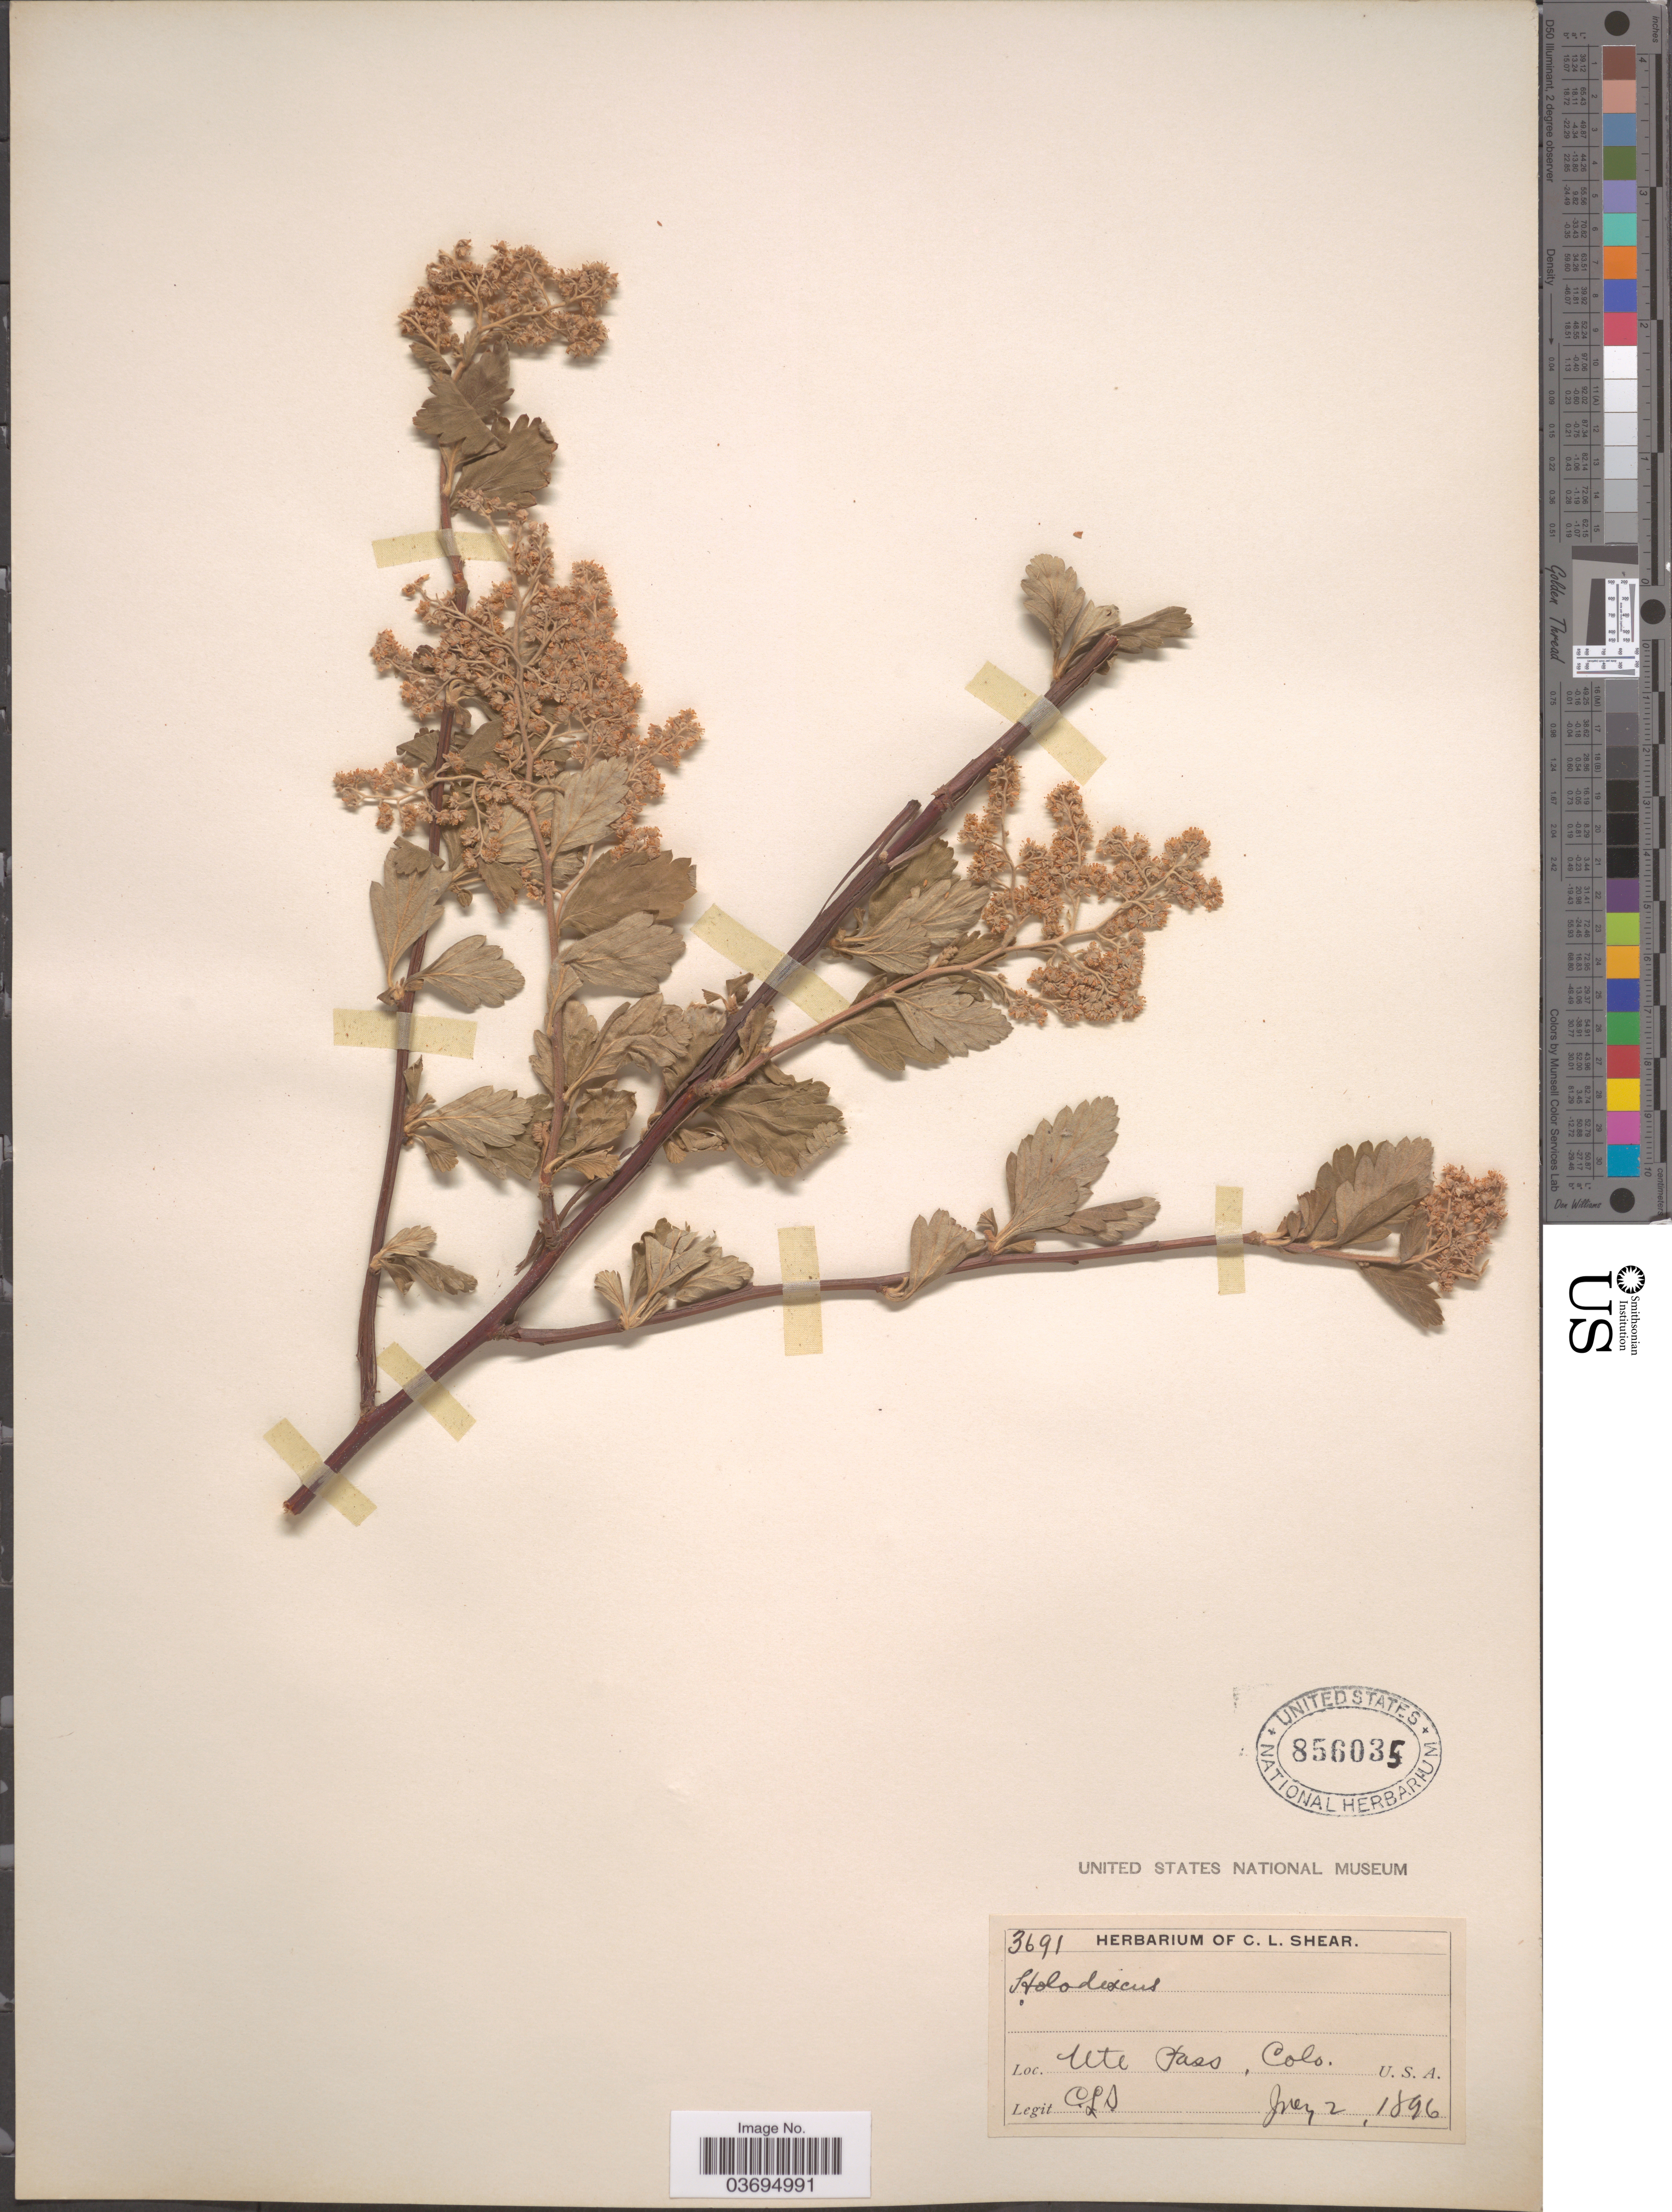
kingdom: Plantae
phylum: Tracheophyta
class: Magnoliopsida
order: Rosales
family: Rosaceae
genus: Holodiscus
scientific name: Holodiscus discolor var. dumosus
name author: Maxim. ex J.M. Coult.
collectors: C. L. Shear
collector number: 3691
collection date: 1896-07-02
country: United States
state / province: Colorado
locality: Ute Pass.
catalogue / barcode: US 856035